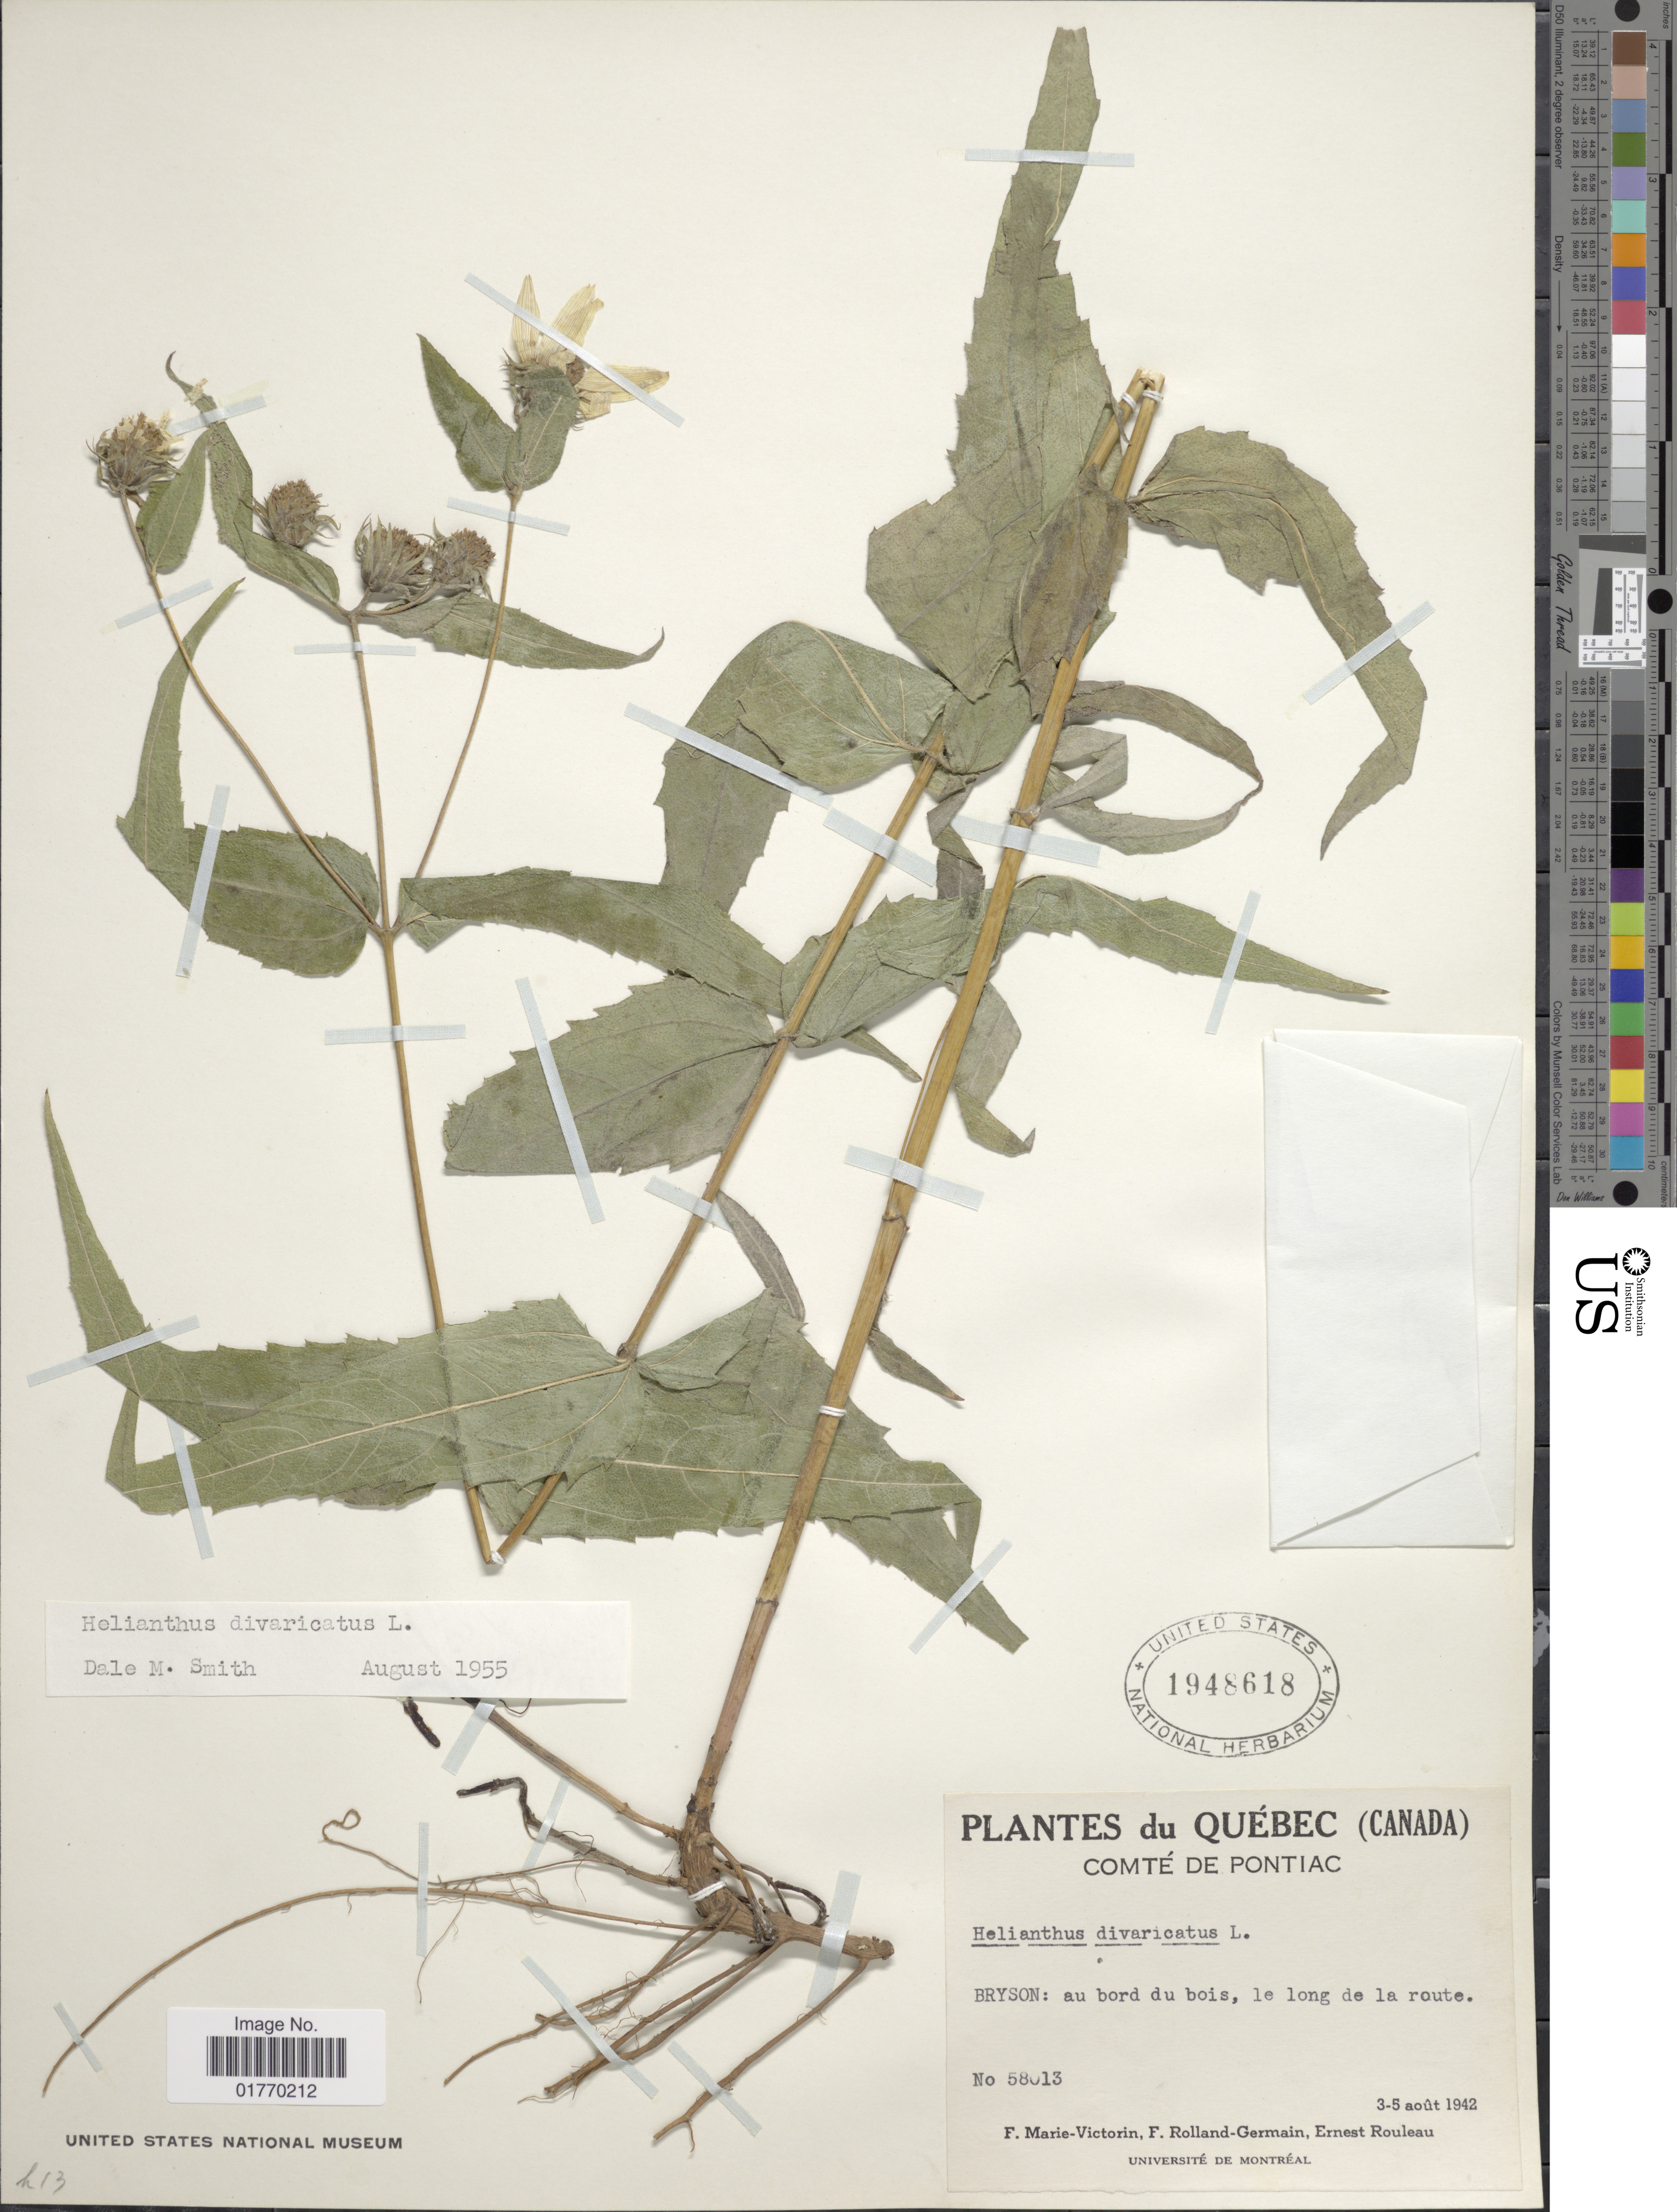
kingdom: Plantae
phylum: Tracheophyta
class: Magnoliopsida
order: Asterales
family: Asteraceae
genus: Helianthus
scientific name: Helianthus divaricatus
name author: L.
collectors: Fr. Marie-Victorin, Rolland-Germain & J. Rouleau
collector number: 58013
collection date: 1942-08-03/1942-08-05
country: Canada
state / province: Quebec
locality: Comte De Pontiac, Bryson: au bord du bois, le long de la route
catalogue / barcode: US 1948618